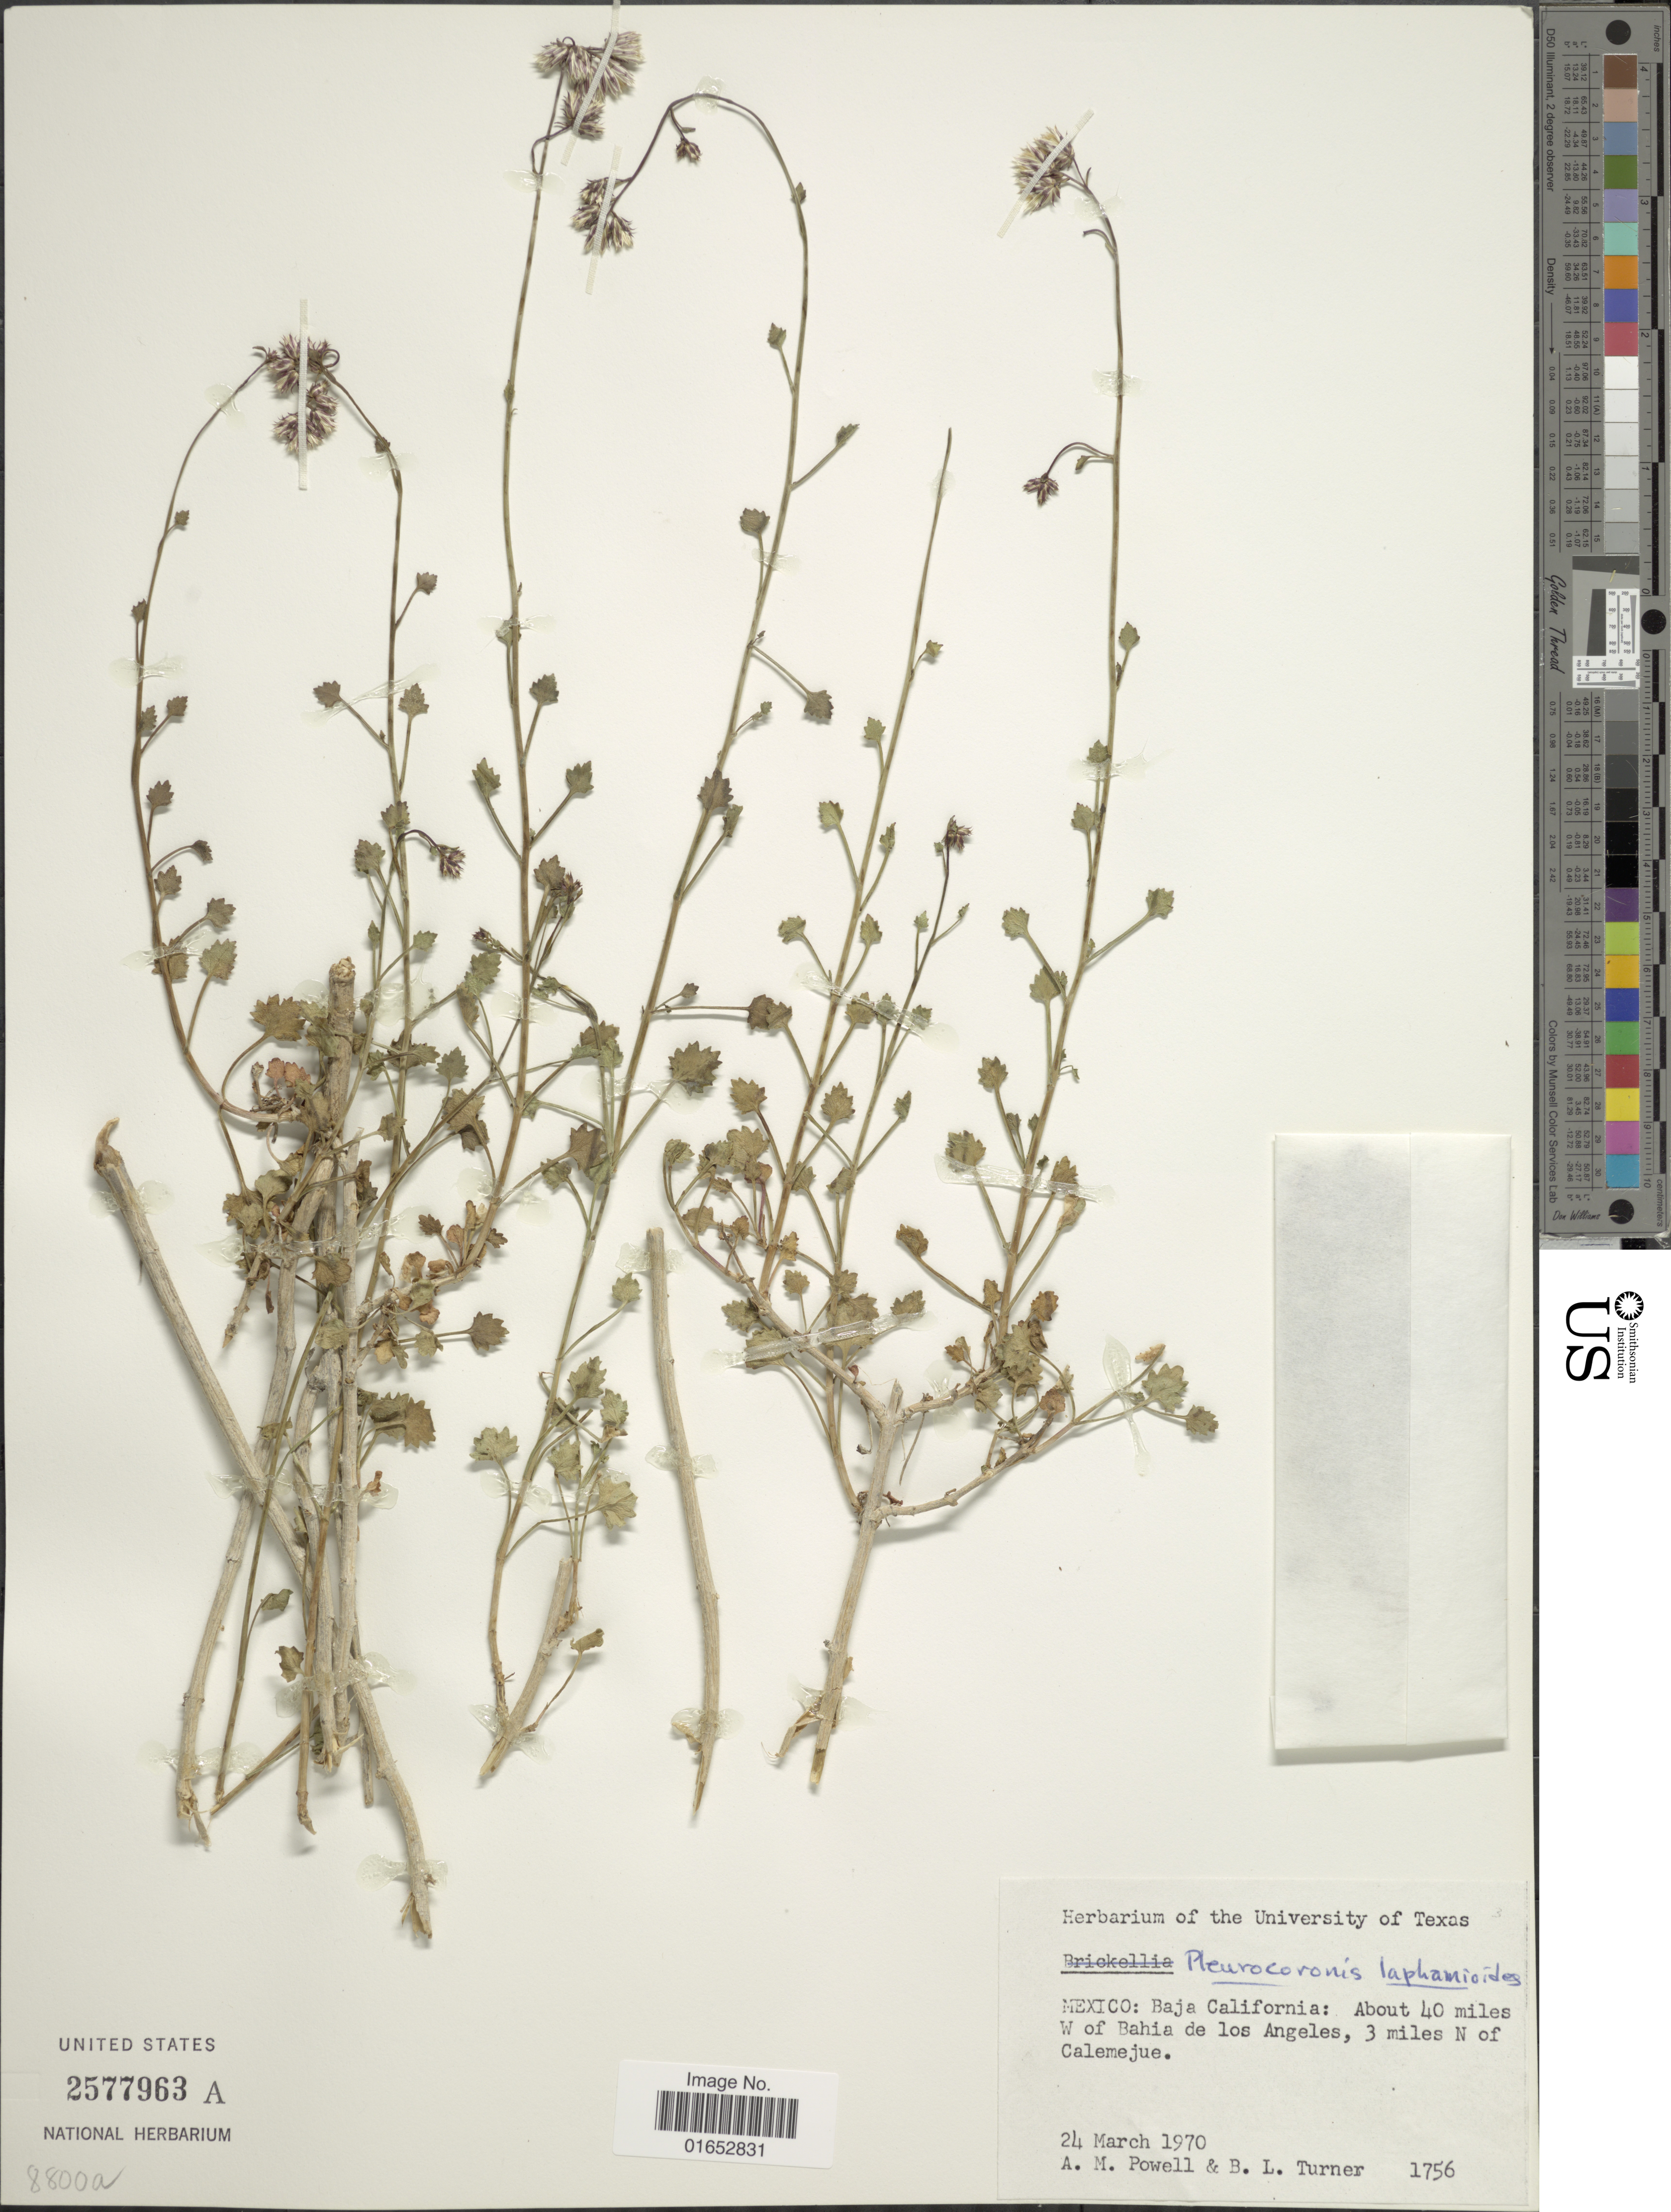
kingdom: Plantae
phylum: Tracheophyta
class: Magnoliopsida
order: Asterales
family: Asteraceae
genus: Pleurocoronis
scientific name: Pleurocoronis laphamioides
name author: (Rose) R.M. King & H. Rob.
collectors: A. M. Powell & B. L. Turner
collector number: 1756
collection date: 1970-03-24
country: Mexico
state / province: Baja California Norte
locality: About 40 miles W of Bahia de los Angeles, 3 miles N of Calemejue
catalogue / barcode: US 2577963A